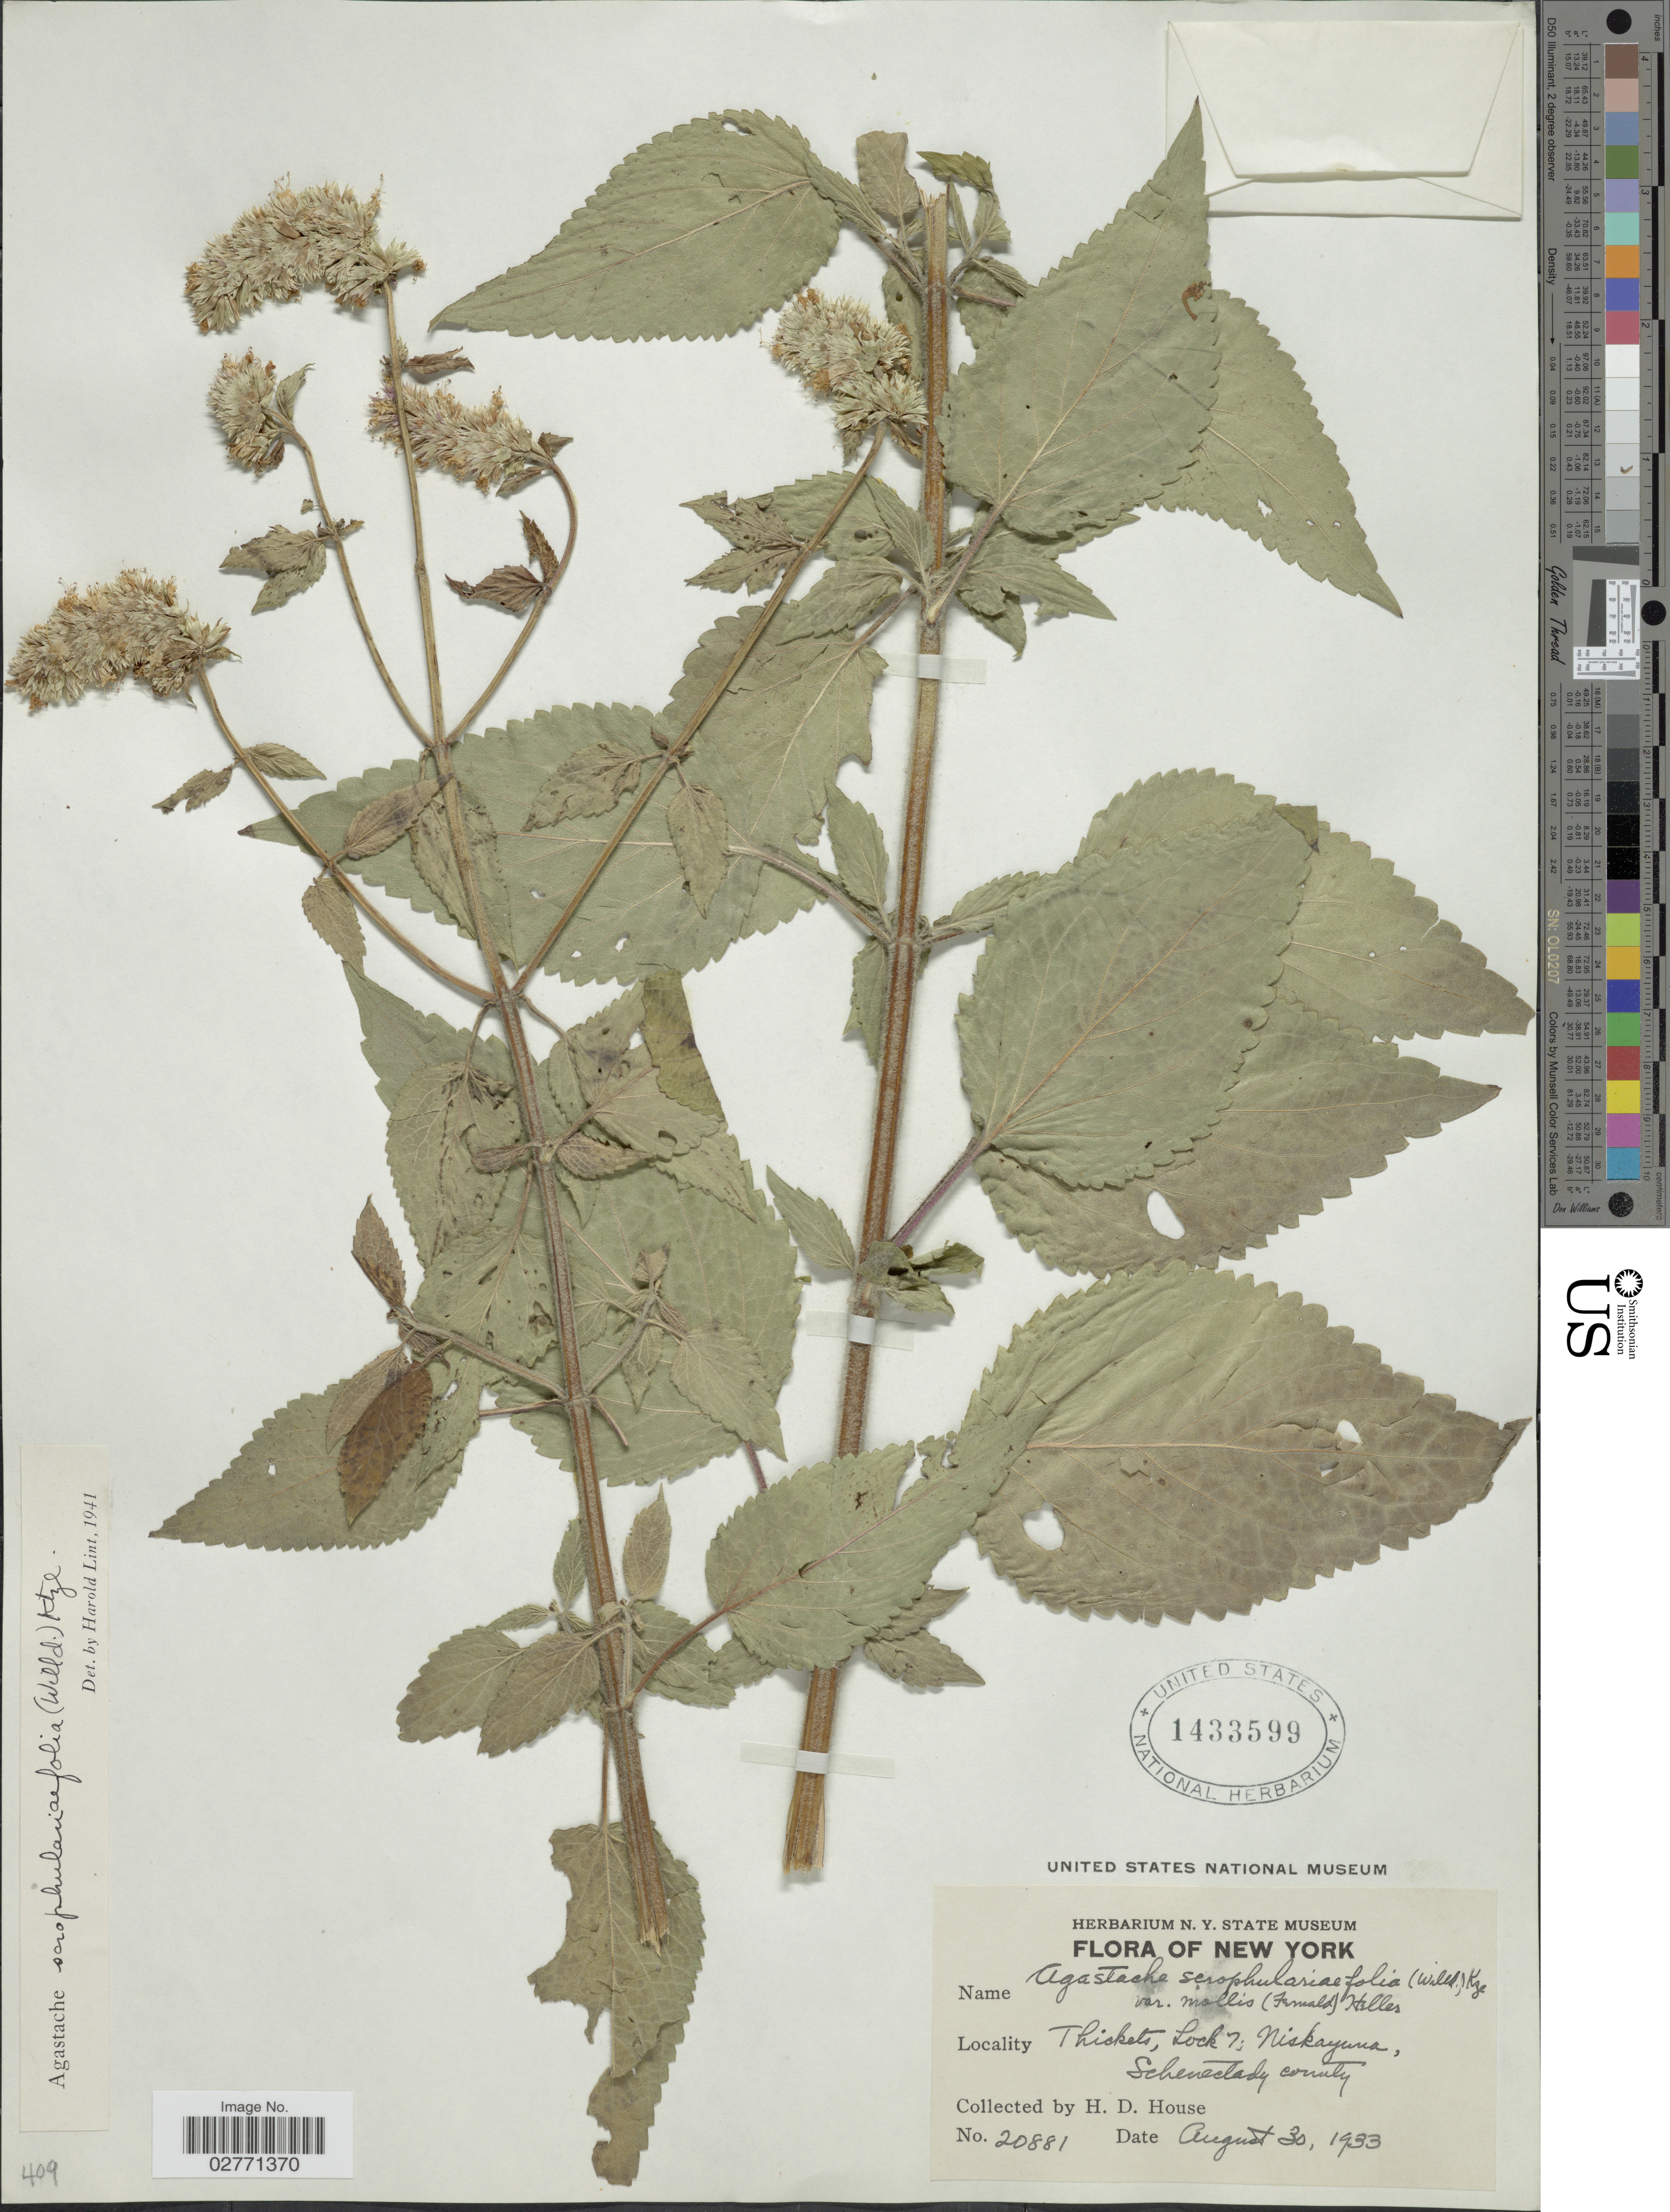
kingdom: Plantae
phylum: Tracheophyta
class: Magnoliopsida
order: Lamiales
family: Lamiaceae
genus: Agastache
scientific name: Agastache scrophulariifolia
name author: (Willd.) Kuntze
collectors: H. D. House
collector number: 20881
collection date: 1933-08-30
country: United States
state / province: New York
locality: Thickets, Lock 7; Niskayuna, Schenectady County.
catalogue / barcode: US 1433599